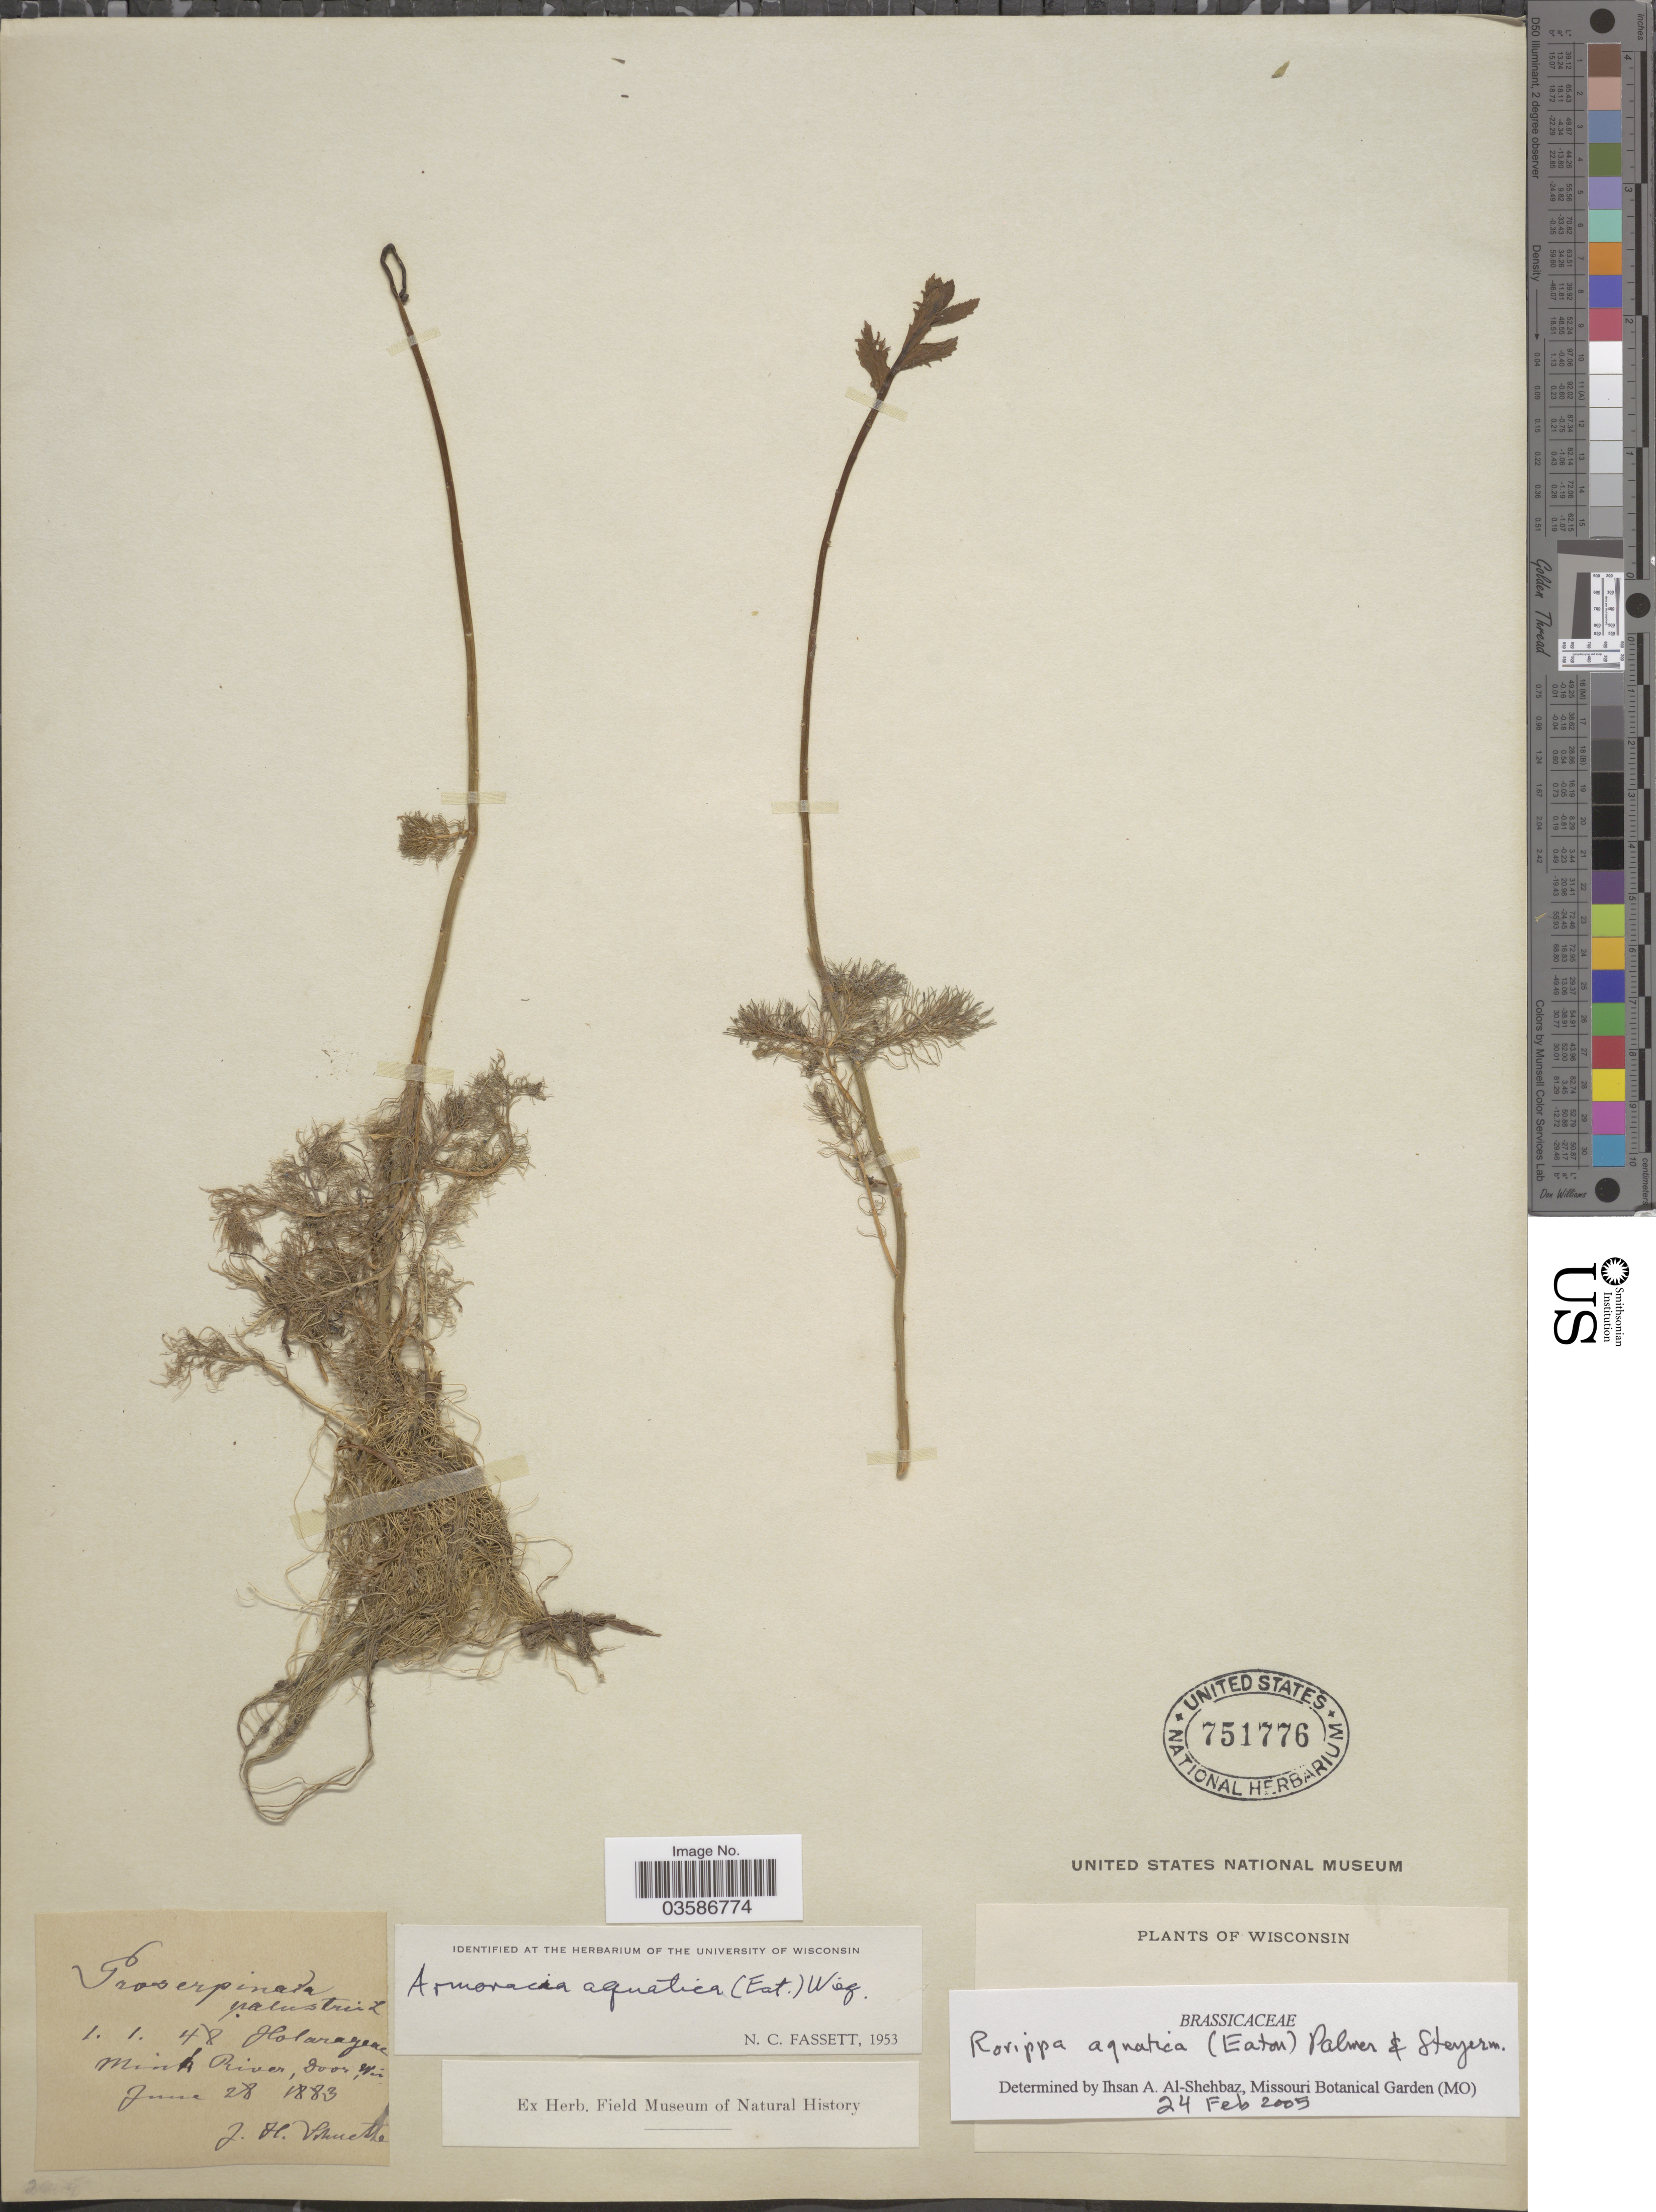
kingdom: Plantae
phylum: Tracheophyta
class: Magnoliopsida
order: Brassicales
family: Brassicaceae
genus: Rorippa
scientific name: Rorippa aquatica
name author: (Eaton) E.J. Palmer & Steyerm.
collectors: J. H. Schuette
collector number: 1148?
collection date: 1883-06-28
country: United States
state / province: Wisconsin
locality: Mink River, Door.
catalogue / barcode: US 751776